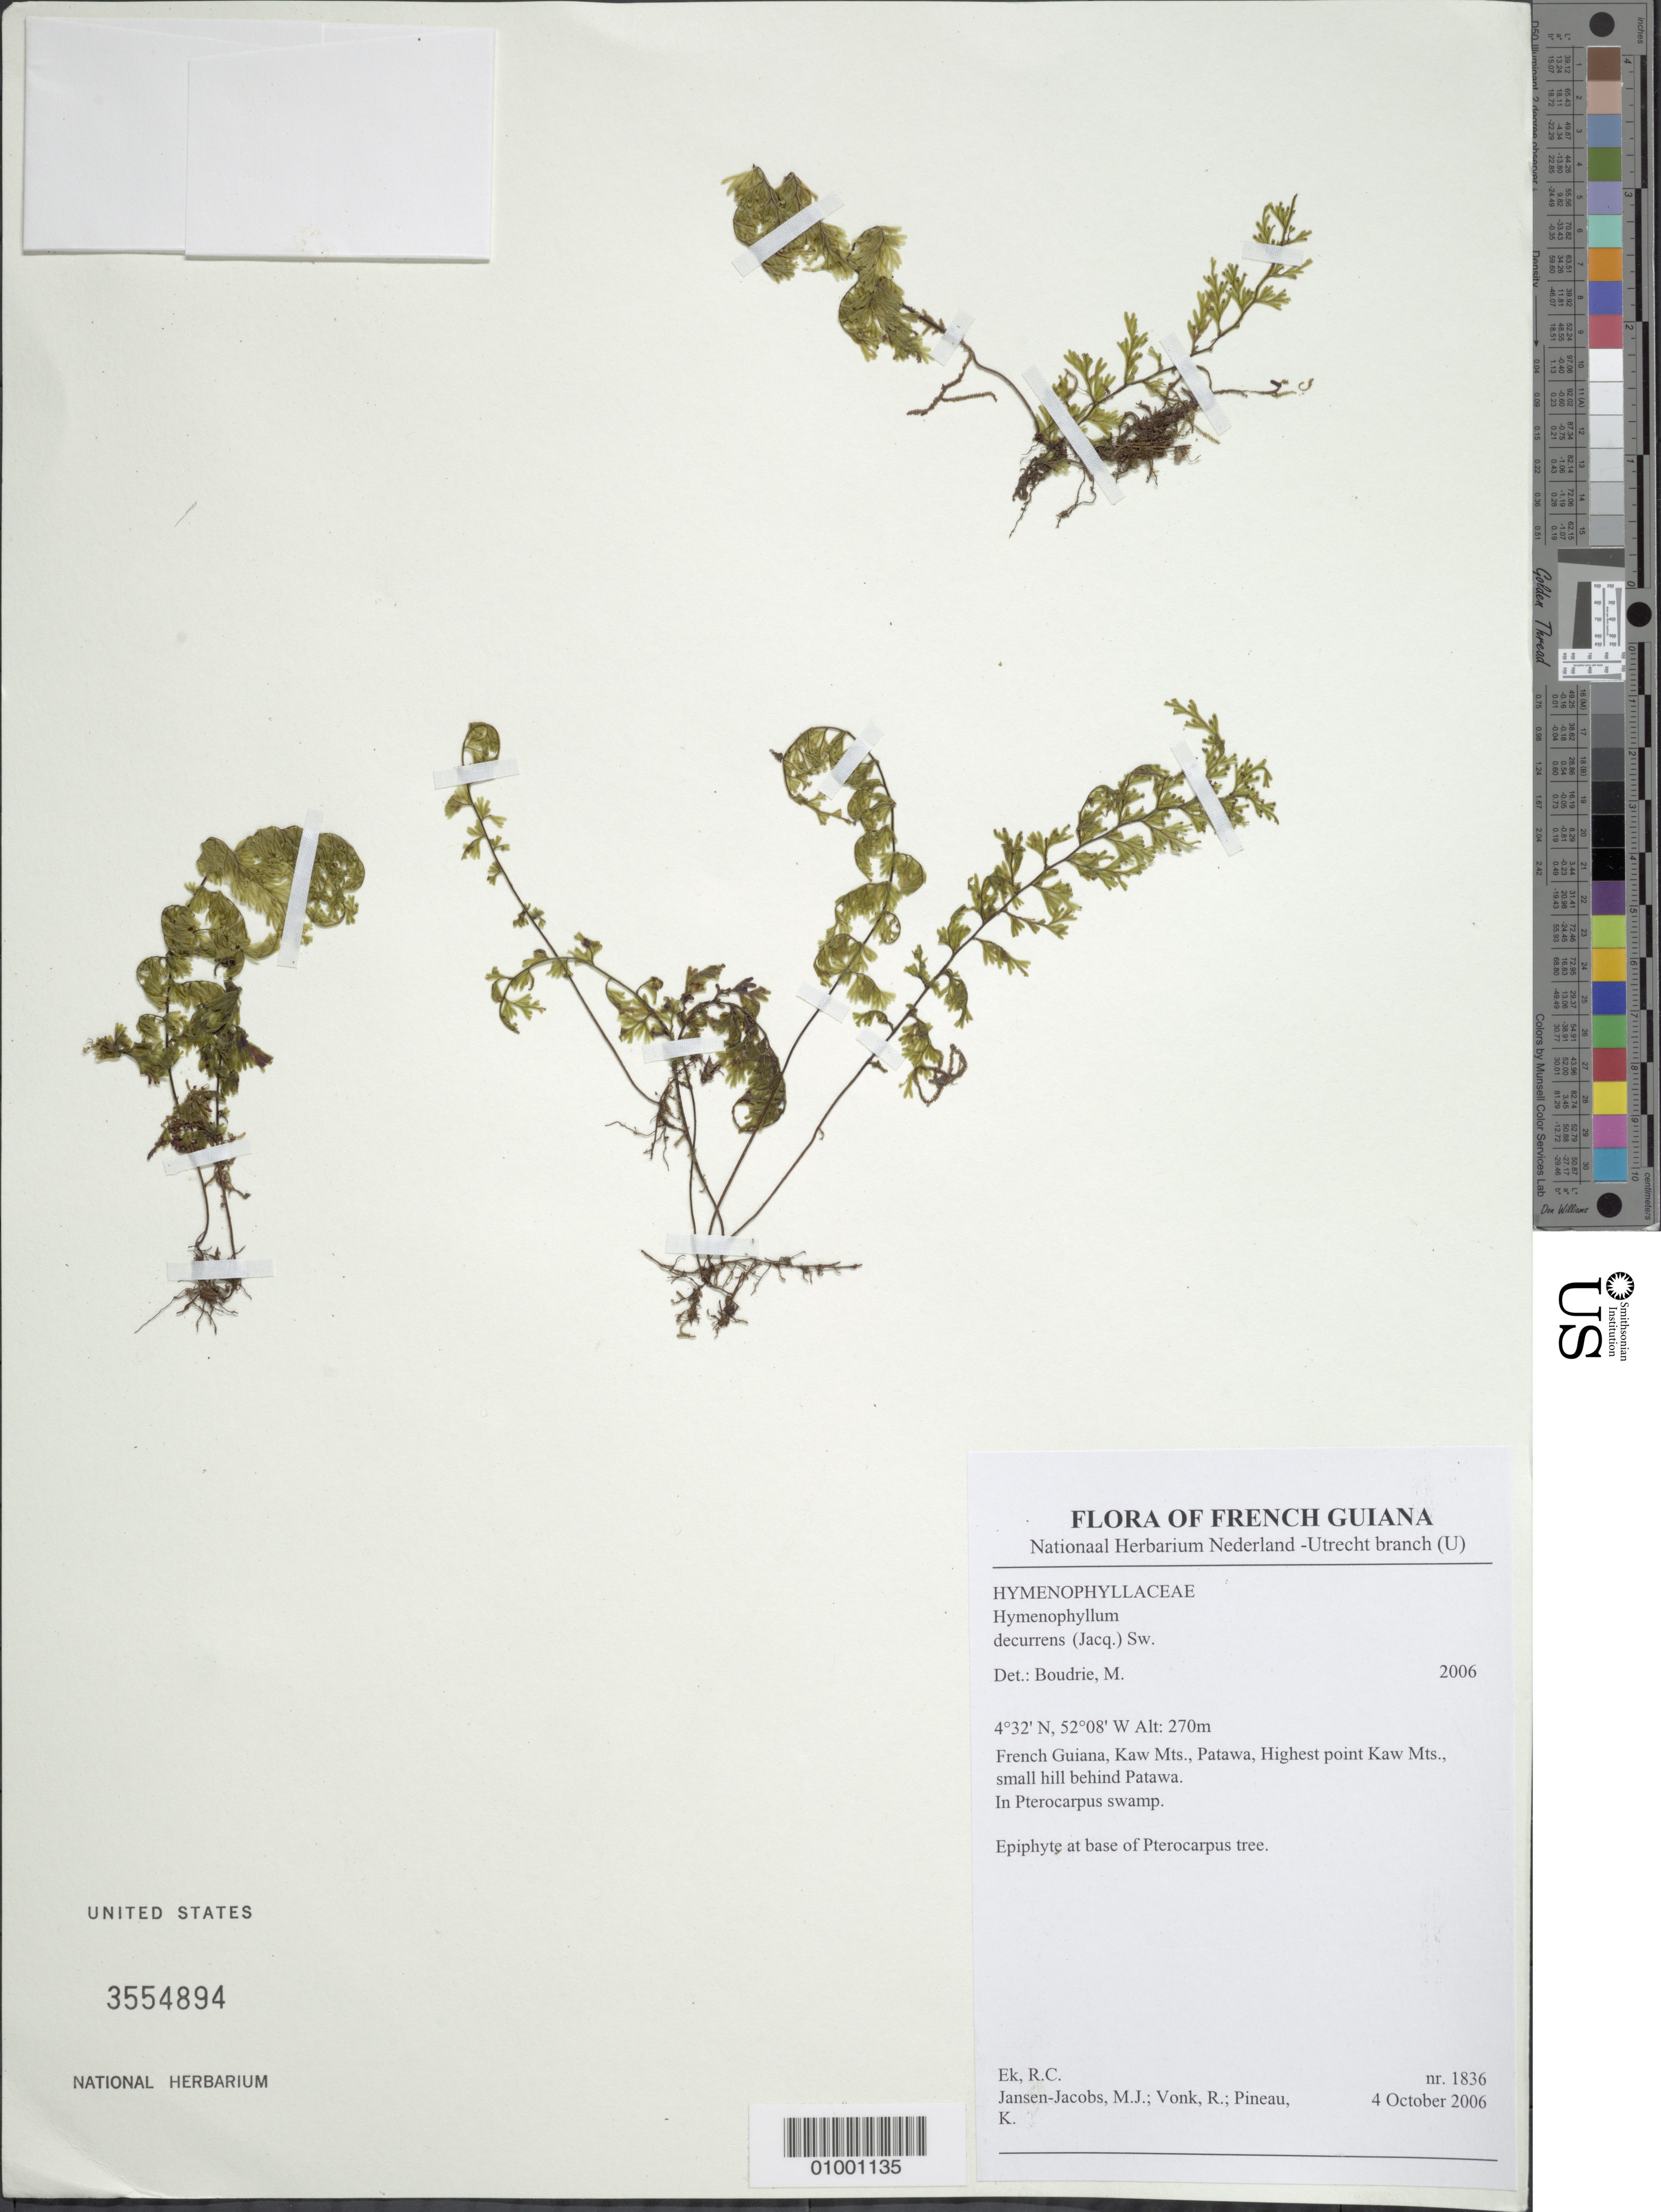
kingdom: Plantae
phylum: Tracheophyta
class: Polypodiopsida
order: Hymenophyllales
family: Hymenophyllaceae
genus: Hymenophyllum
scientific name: Hymenophyllum decurrens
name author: (Jacq.) Sw.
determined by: Boudrie, M.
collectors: R. C. Ek, M. J. Jansen-Jacobs, R. Vonk & K. Pineau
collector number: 1836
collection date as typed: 4-Oct-06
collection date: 2006-10-04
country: French Guiana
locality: Kaw Mts., Patawa, highest point Kaw Mts., small hill behind Patawa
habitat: Pterocarpus swamp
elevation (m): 270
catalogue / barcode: US 3554894